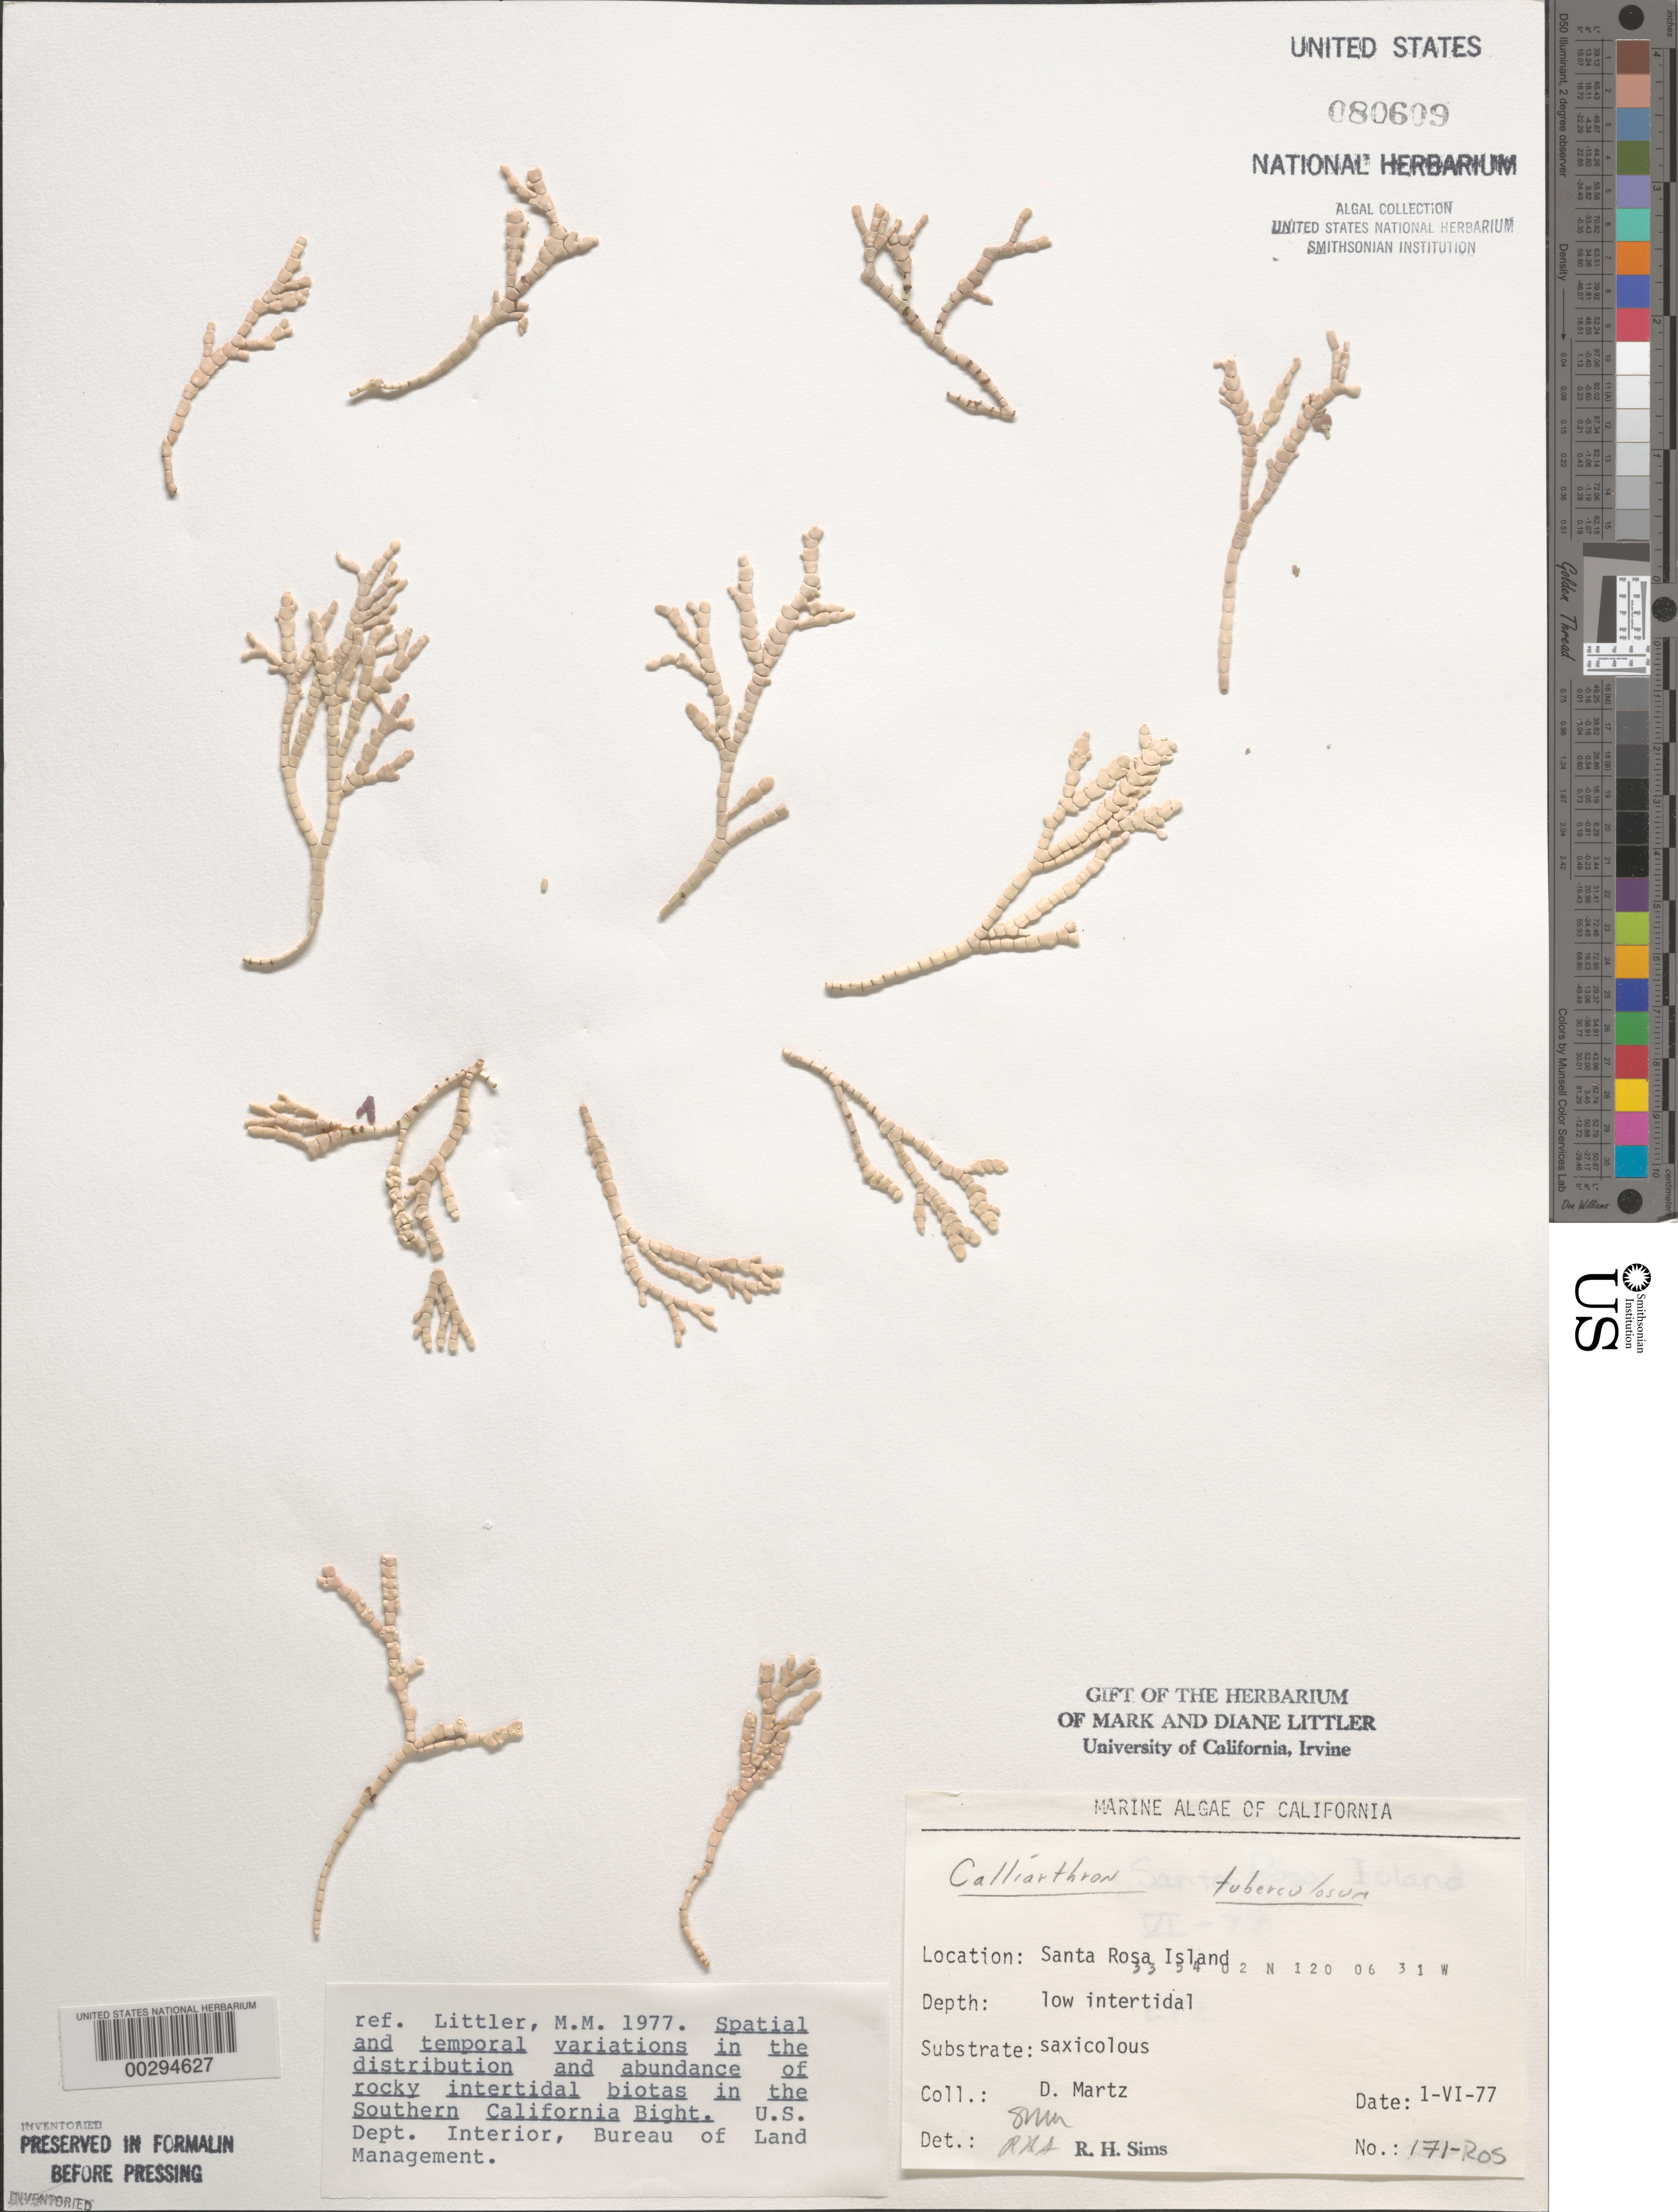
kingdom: Plantae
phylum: Rhodophyta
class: Florideophyceae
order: Corallinales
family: Corallinaceae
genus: Calliarthron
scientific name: Calliarthron tuberculosum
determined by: Sims, Robert H.; Murray, S. N.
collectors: D. Martz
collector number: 171-ros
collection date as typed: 01 Jun 1977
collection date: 1977-06-01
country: United States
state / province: California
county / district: Santa Barbara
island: Santa Rosa Island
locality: Johnson's Lee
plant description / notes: BLM-SOCALBIGHT Rocky Intertidal Survey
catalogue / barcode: US 80609